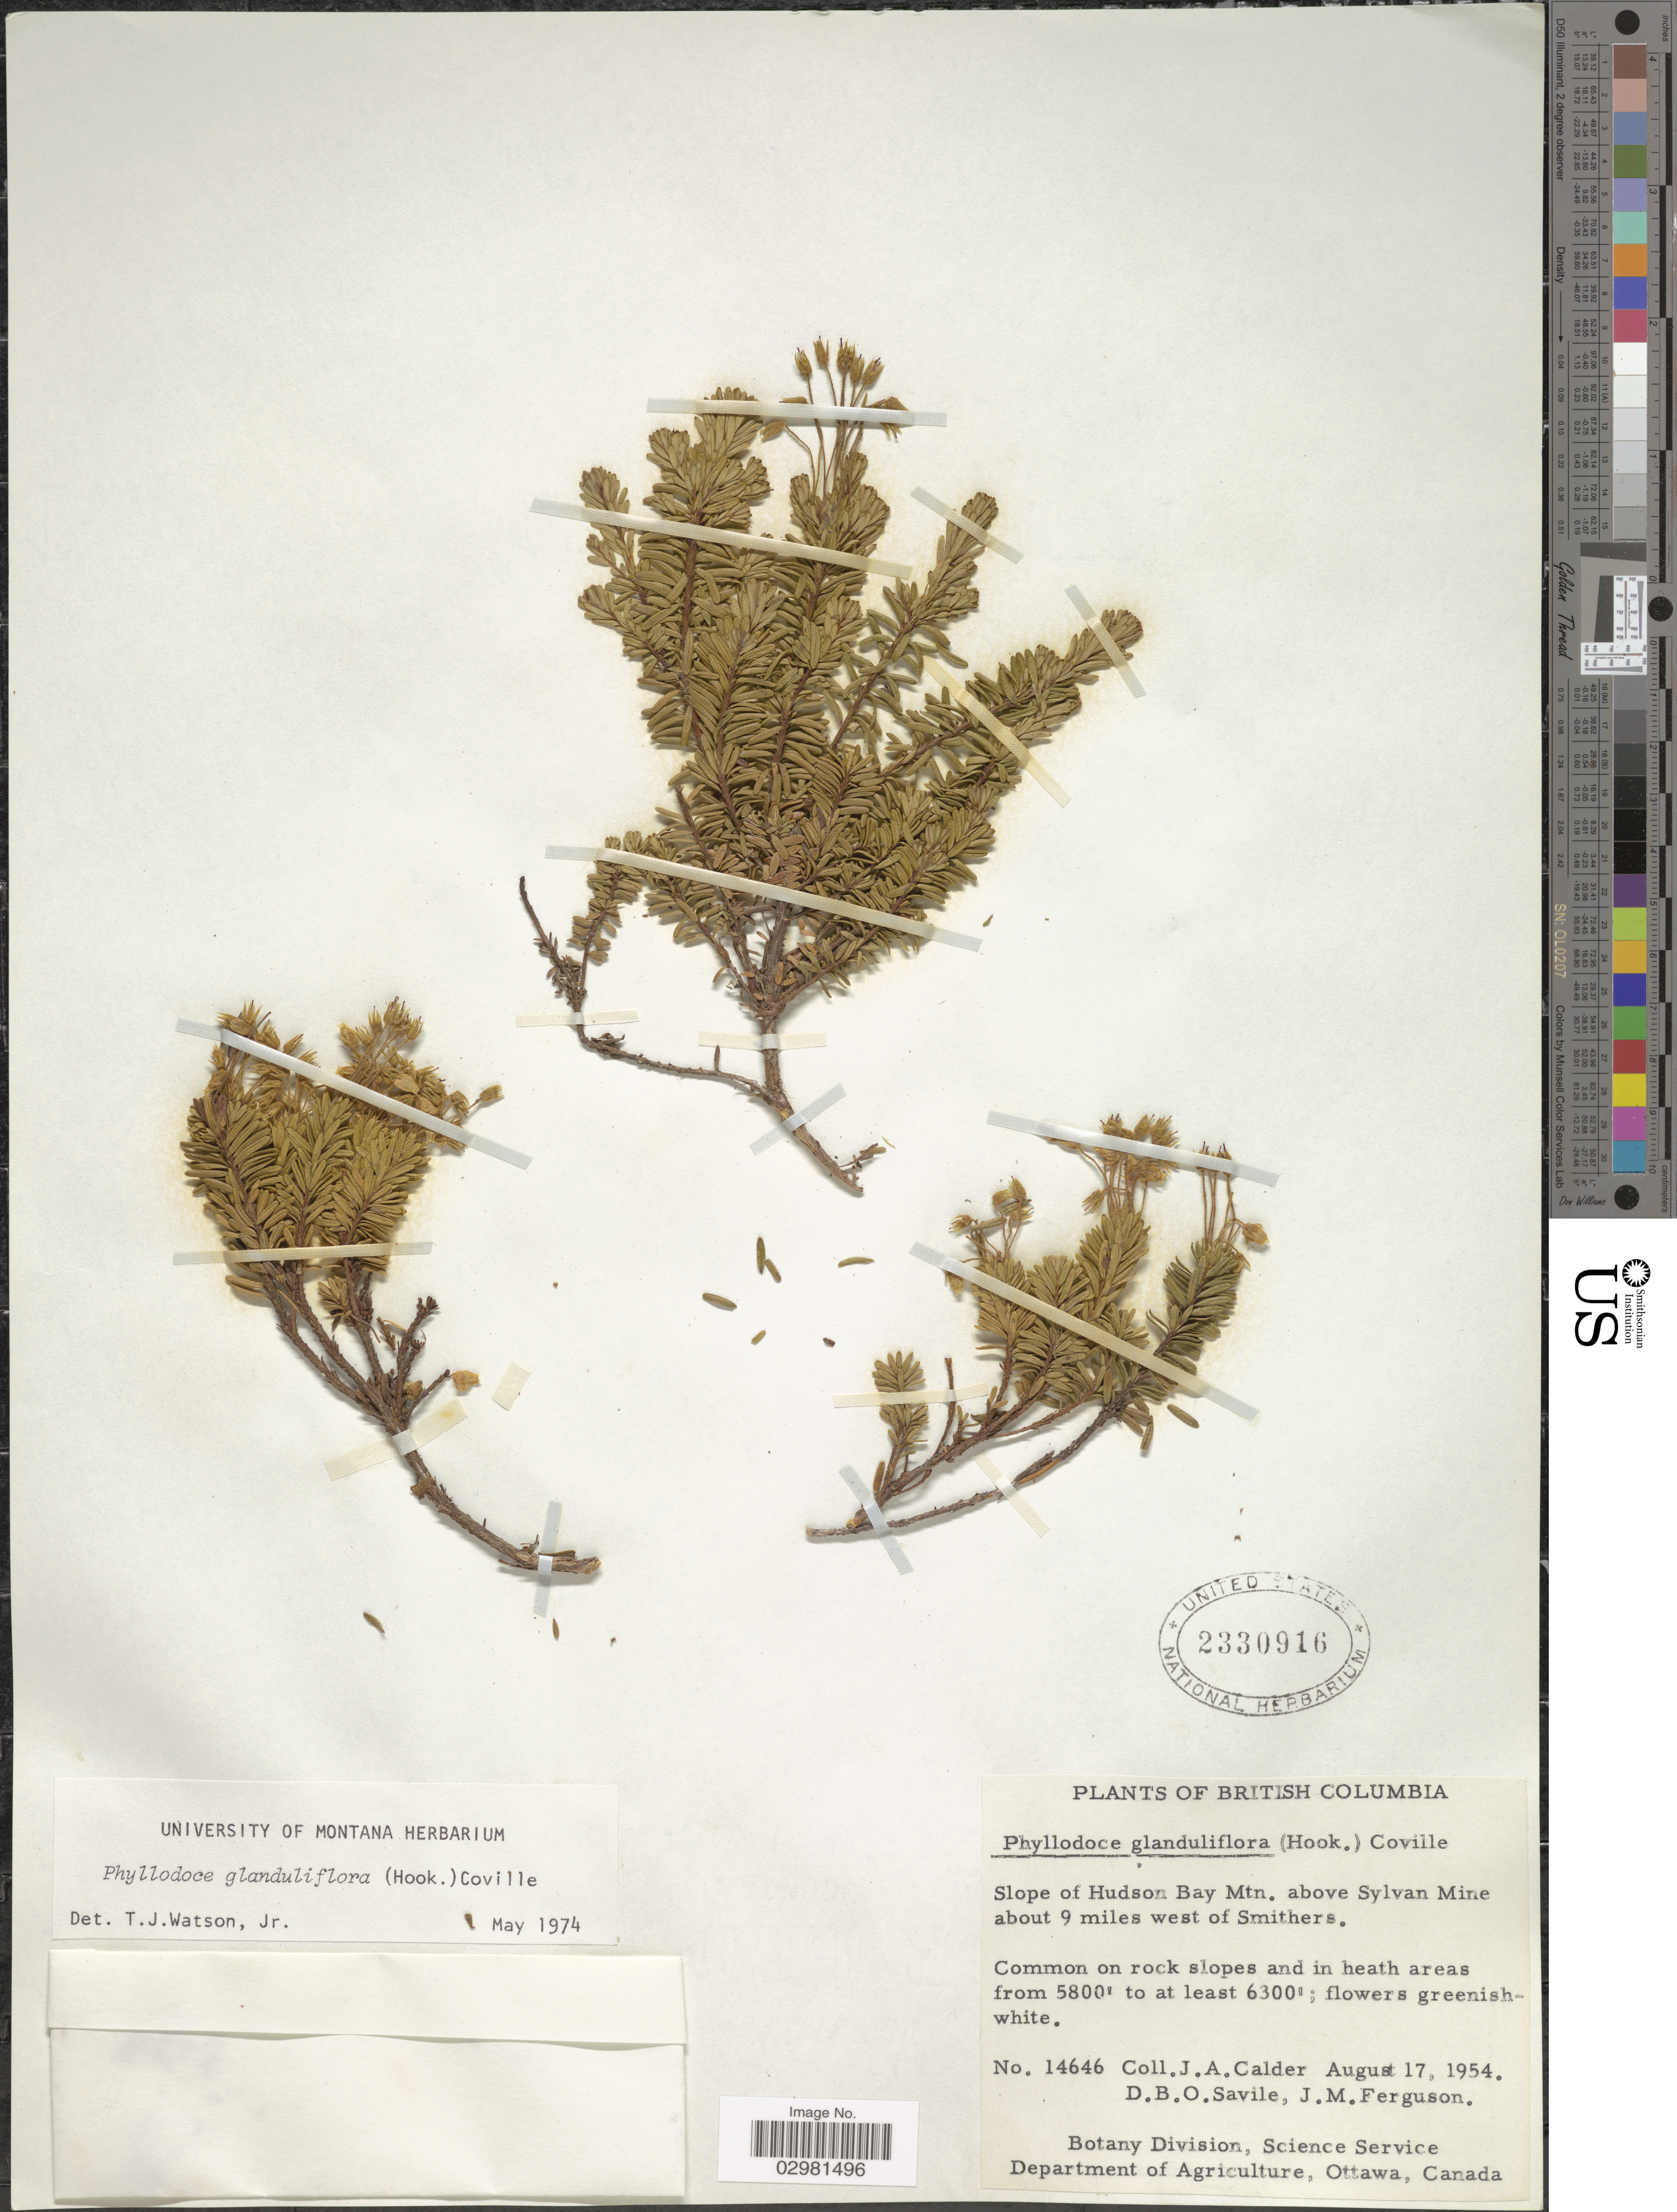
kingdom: Plantae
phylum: Tracheophyta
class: Magnoliopsida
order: Ericales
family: Ericaceae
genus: Phyllodoce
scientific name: Phyllodoce glanduliflora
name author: (Hook.) Coville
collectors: J. A. Calder, D. Savile & J. M. Ferguson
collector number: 14646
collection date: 1954-08-17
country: Canada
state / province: British Columbia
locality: Slope of Hudson Bay Mtn. above Sylvan Mine about 9 miles west of Smithers.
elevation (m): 1768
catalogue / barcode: US 2330916